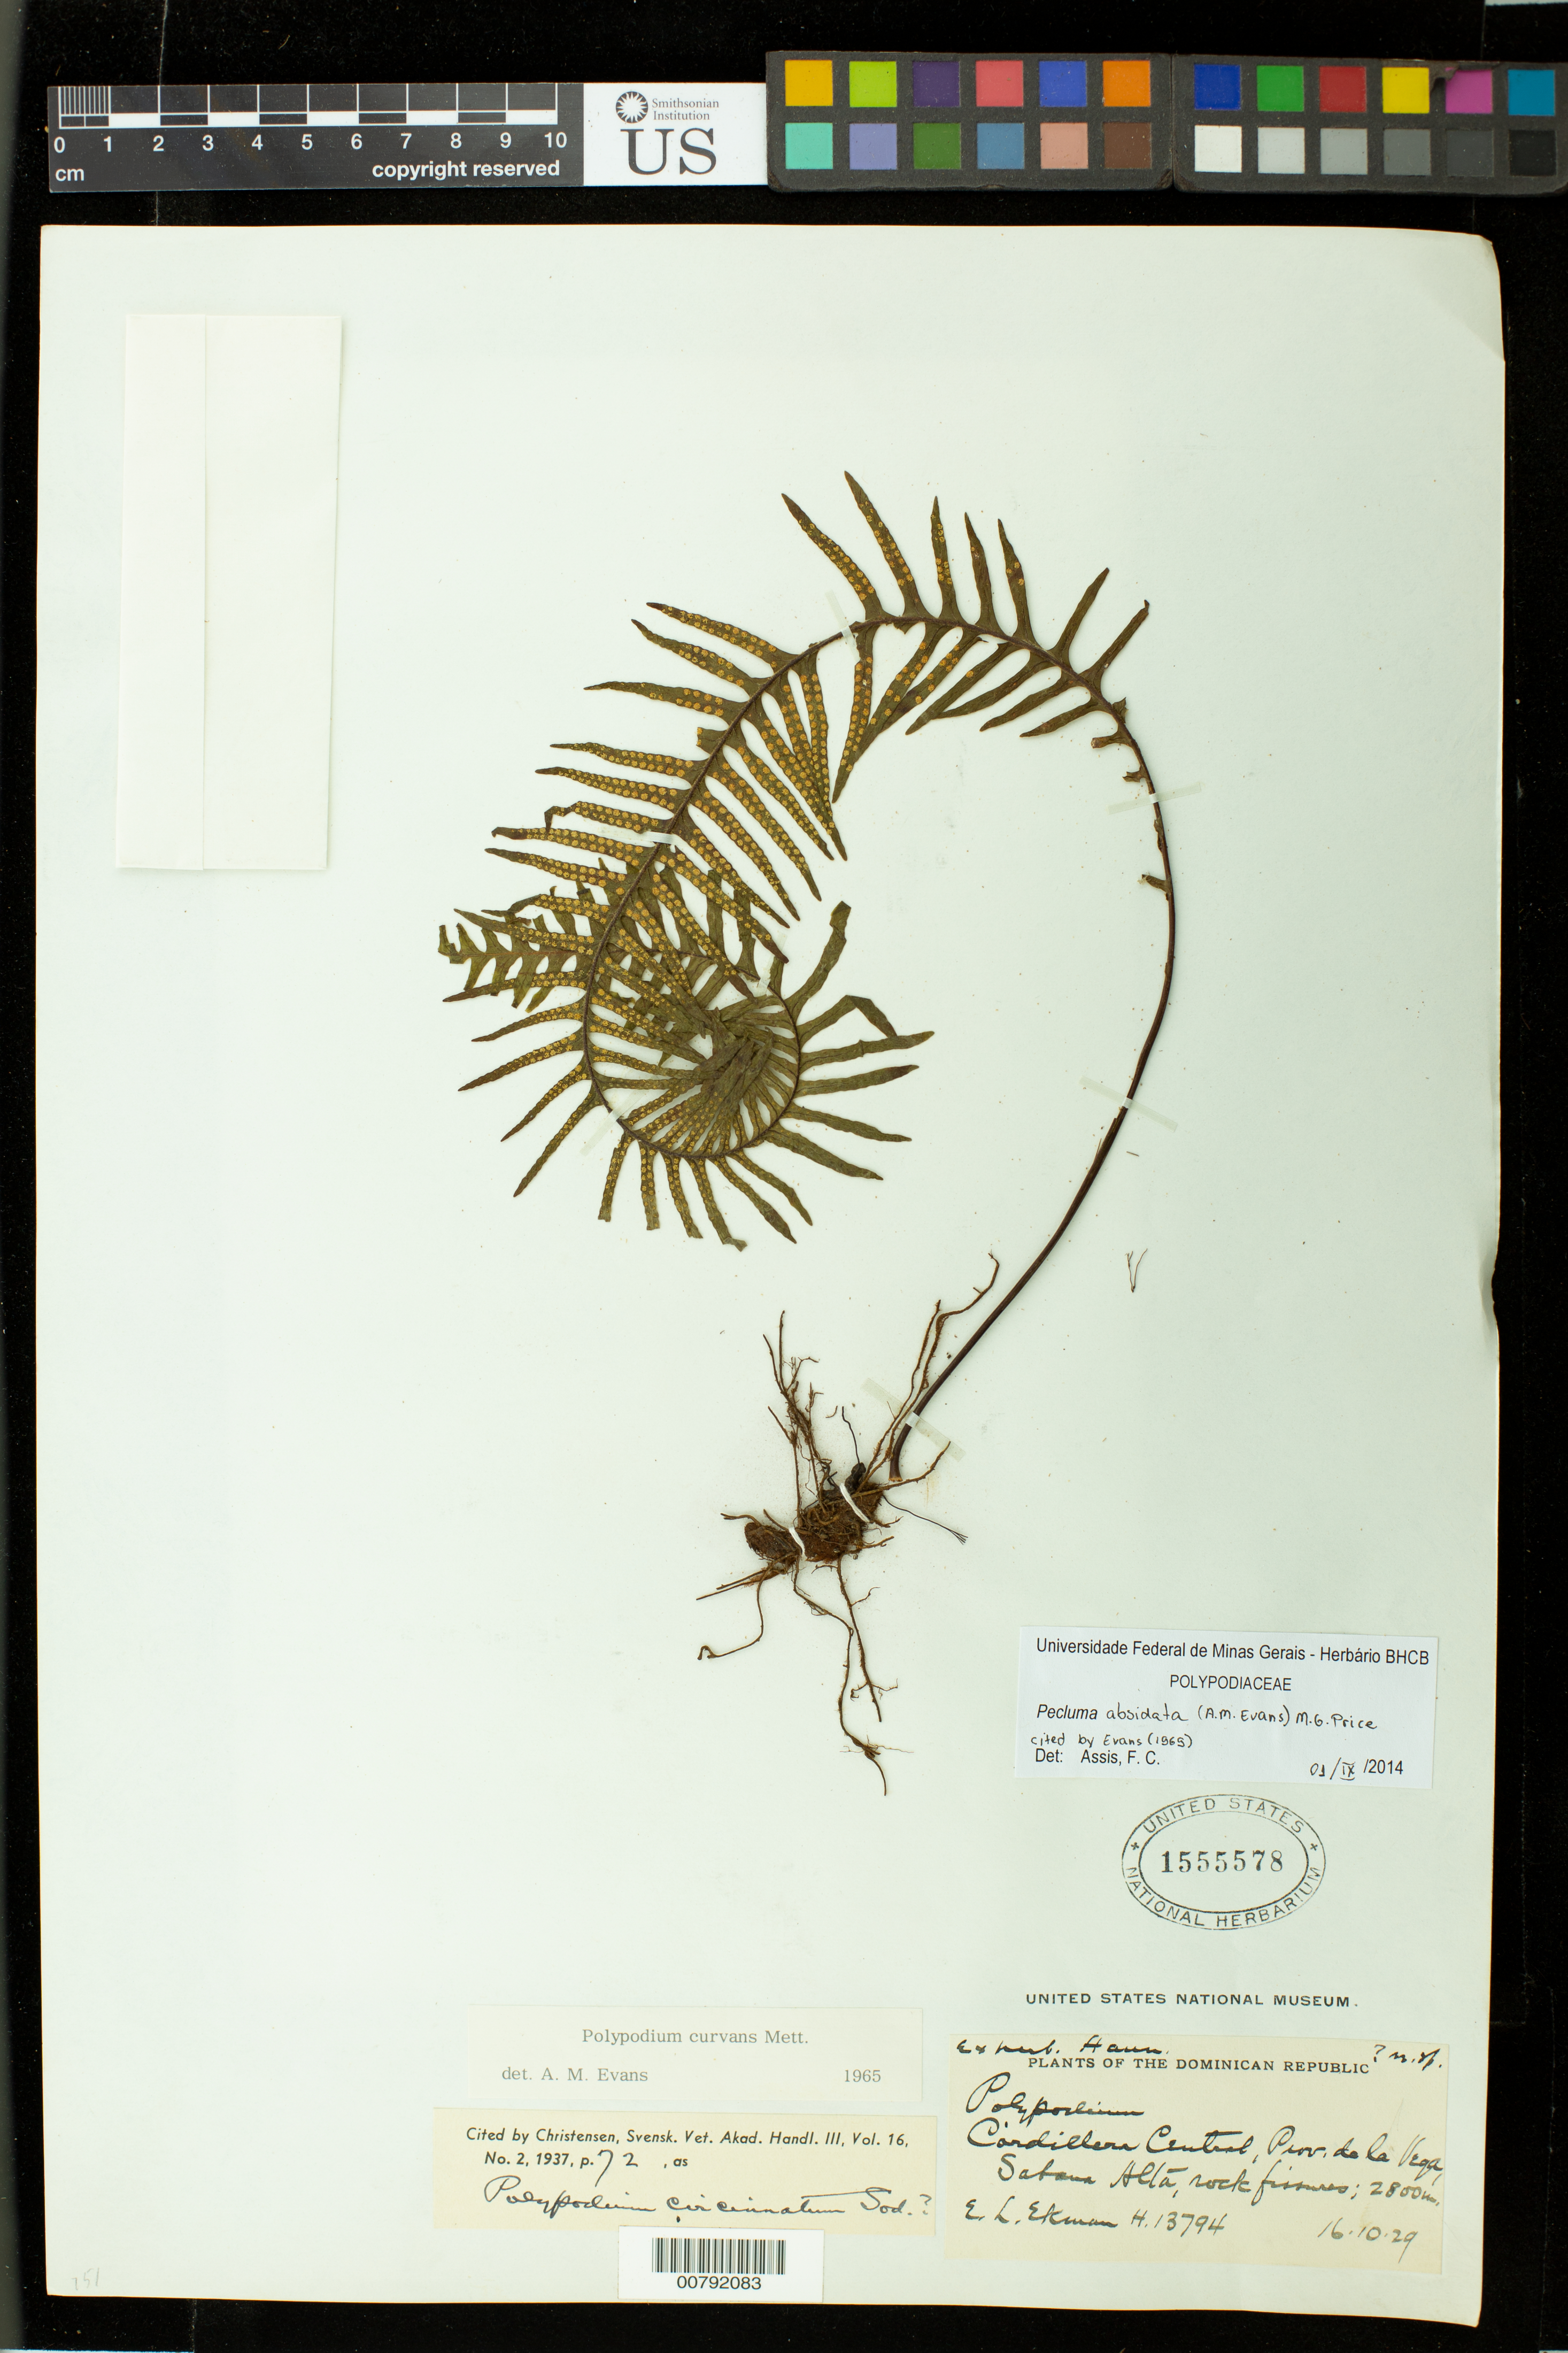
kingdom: Plantae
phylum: Tracheophyta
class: Polypodiopsida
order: Polypodiales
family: Polypodiaceae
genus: Pecluma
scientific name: Pecluma absidata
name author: (A.M. Evans) M.G. Price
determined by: Assis, F. C.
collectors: E. L. Ekman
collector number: H 13794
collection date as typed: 16 Oct 1929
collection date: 1929-10-16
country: Dominican Republic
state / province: La Vega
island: Hispaniola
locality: Cordillera Central, Sabana Alta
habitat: Rock fissures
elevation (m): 2800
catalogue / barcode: US 1555578